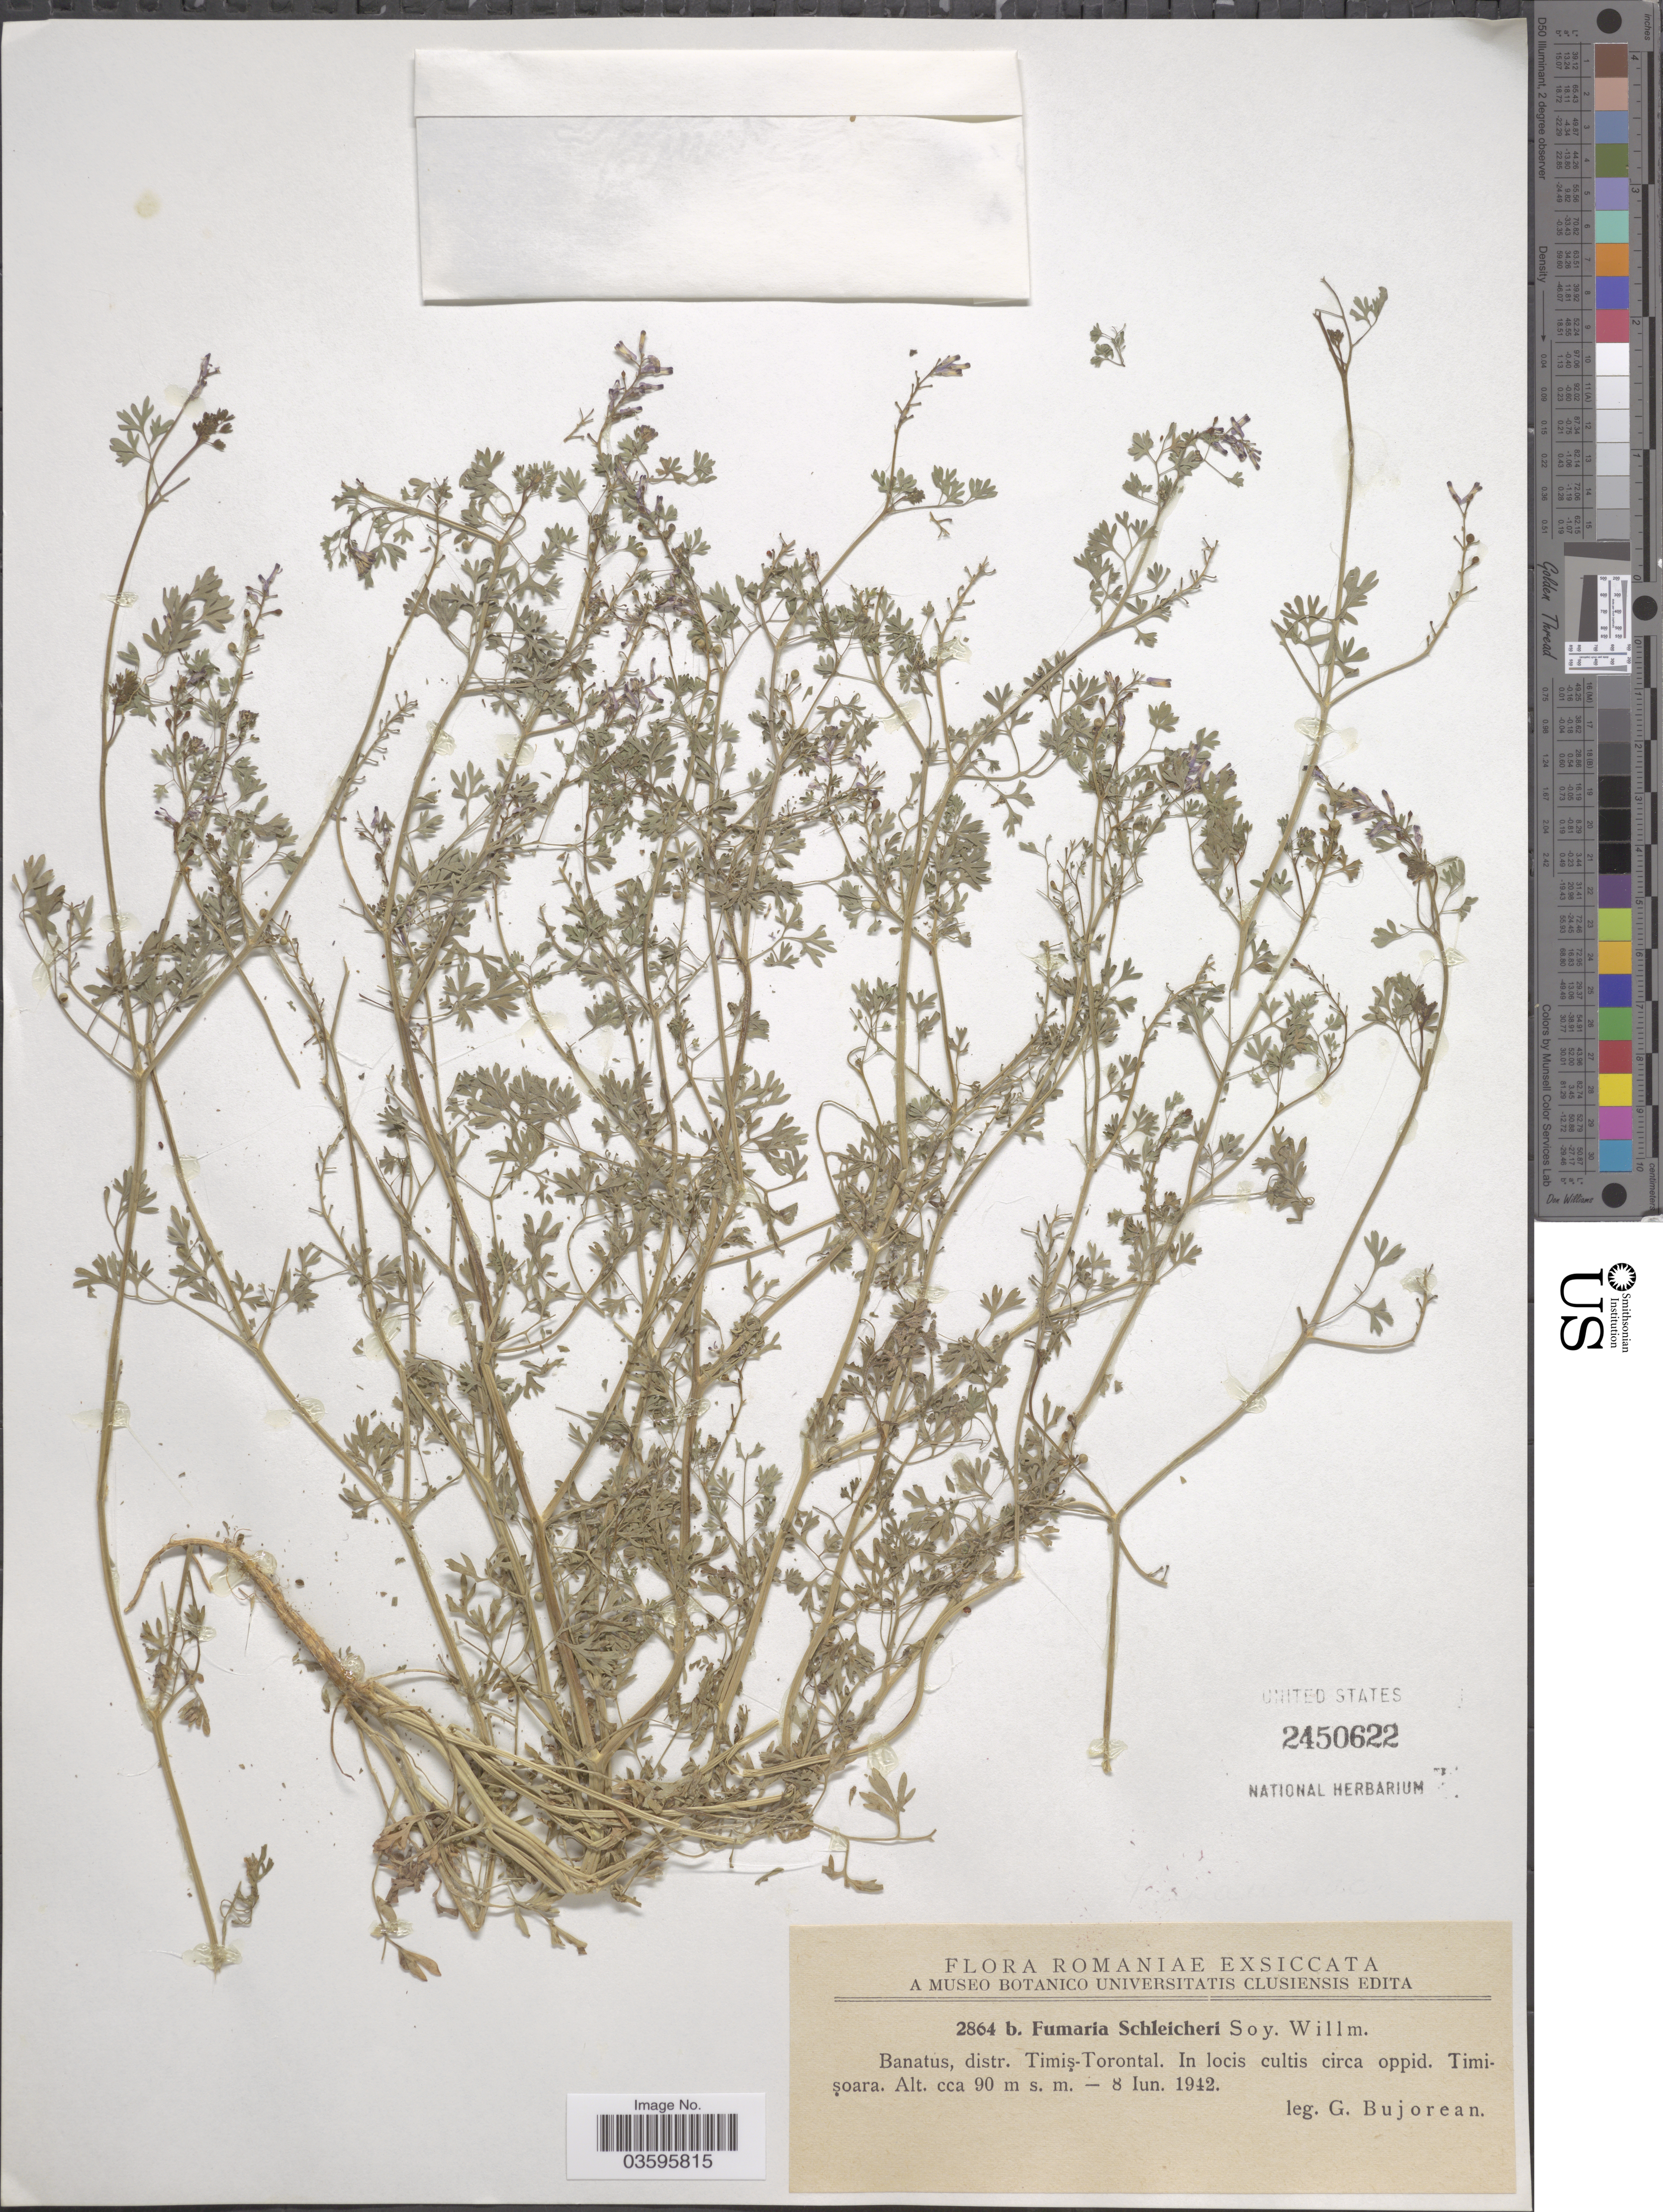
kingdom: Plantae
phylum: Tracheophyta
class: Magnoliopsida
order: Ranunculales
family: Papaveraceae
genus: Fumaria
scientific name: Fumaria schleicheri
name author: Soy.-Willem.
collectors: G. Bujorean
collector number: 2864b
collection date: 1942-06-08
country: Romania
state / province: Timis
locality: Banatus, distr. Timis-Torontal. In locis cultis circa oppid. Timisoara.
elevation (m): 90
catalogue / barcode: US 2450622